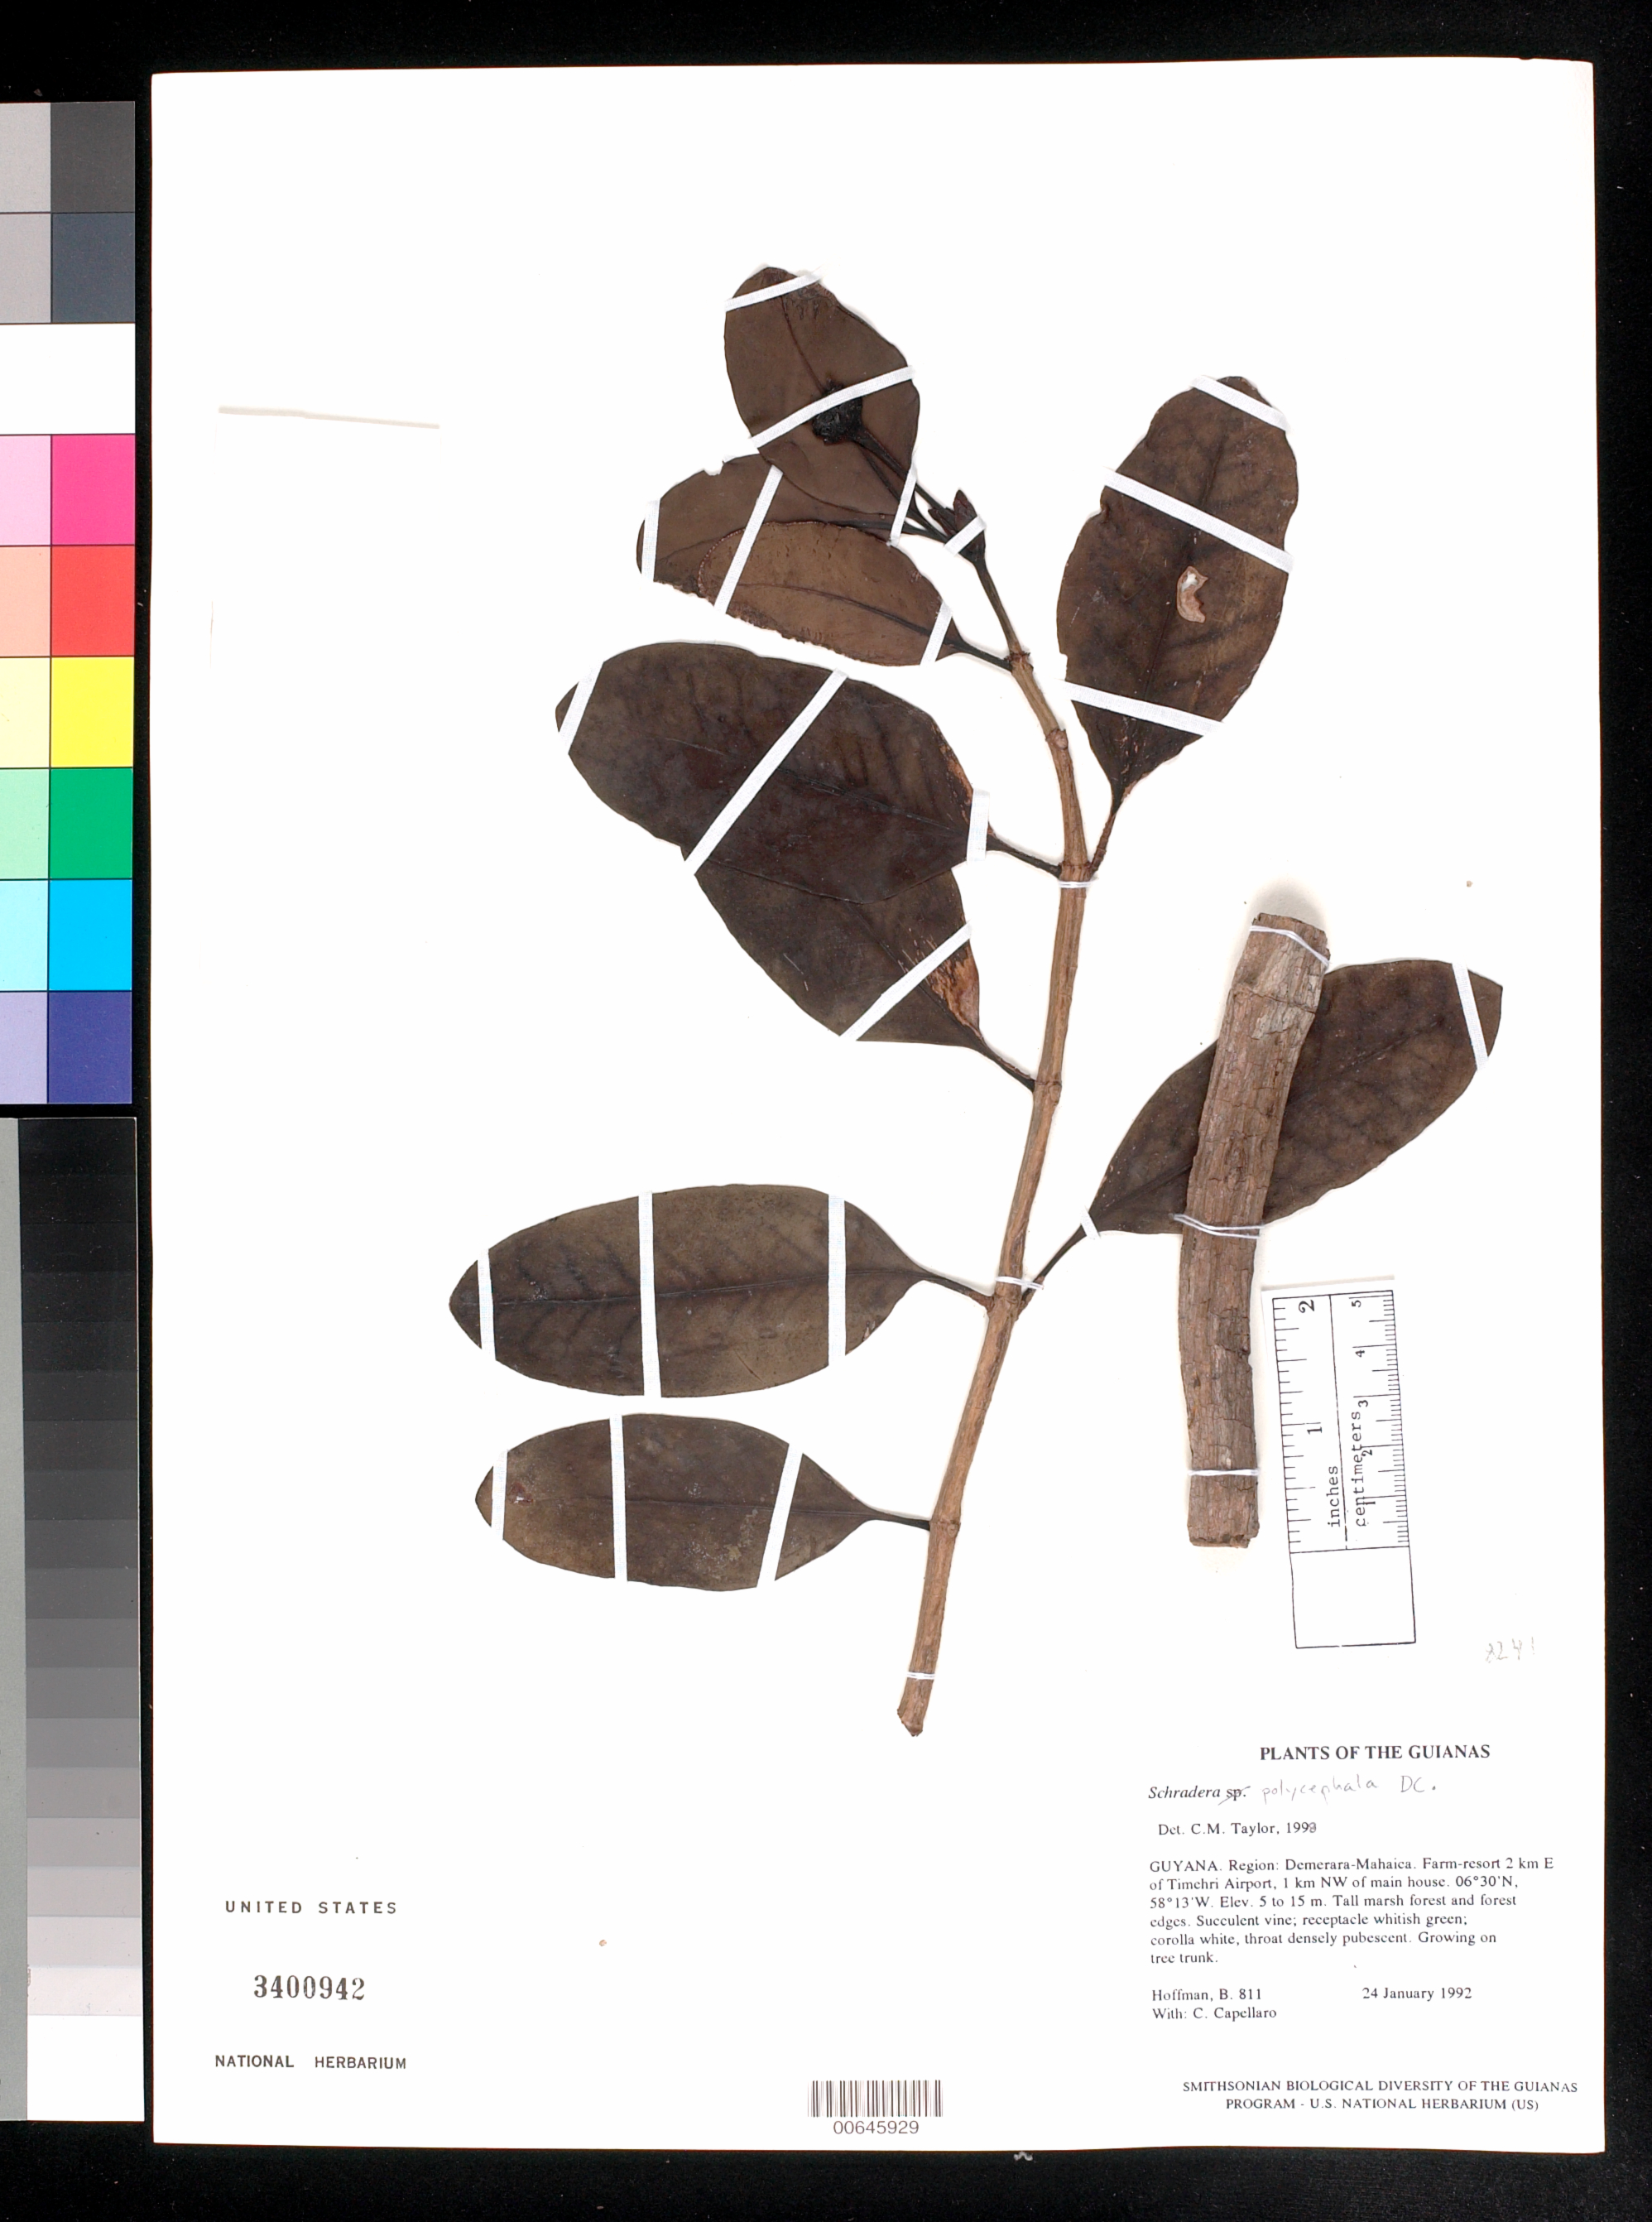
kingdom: Plantae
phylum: Tracheophyta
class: Magnoliopsida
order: Gentianales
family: Rubiaceae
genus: Schradera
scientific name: Schradera polycephala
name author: DC.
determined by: Delprete, P. G., Herb. de Guyane Cay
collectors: B. Hoffman & C. Capellaro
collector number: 811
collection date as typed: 24 January 1992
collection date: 1992-01-24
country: Guyana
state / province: Demerara-Mahaica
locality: Farm-resort 2 km E of Timehri Airport, 1 km NW of main house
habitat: Tall marsh forest and forest edges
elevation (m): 5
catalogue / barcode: US 3400942